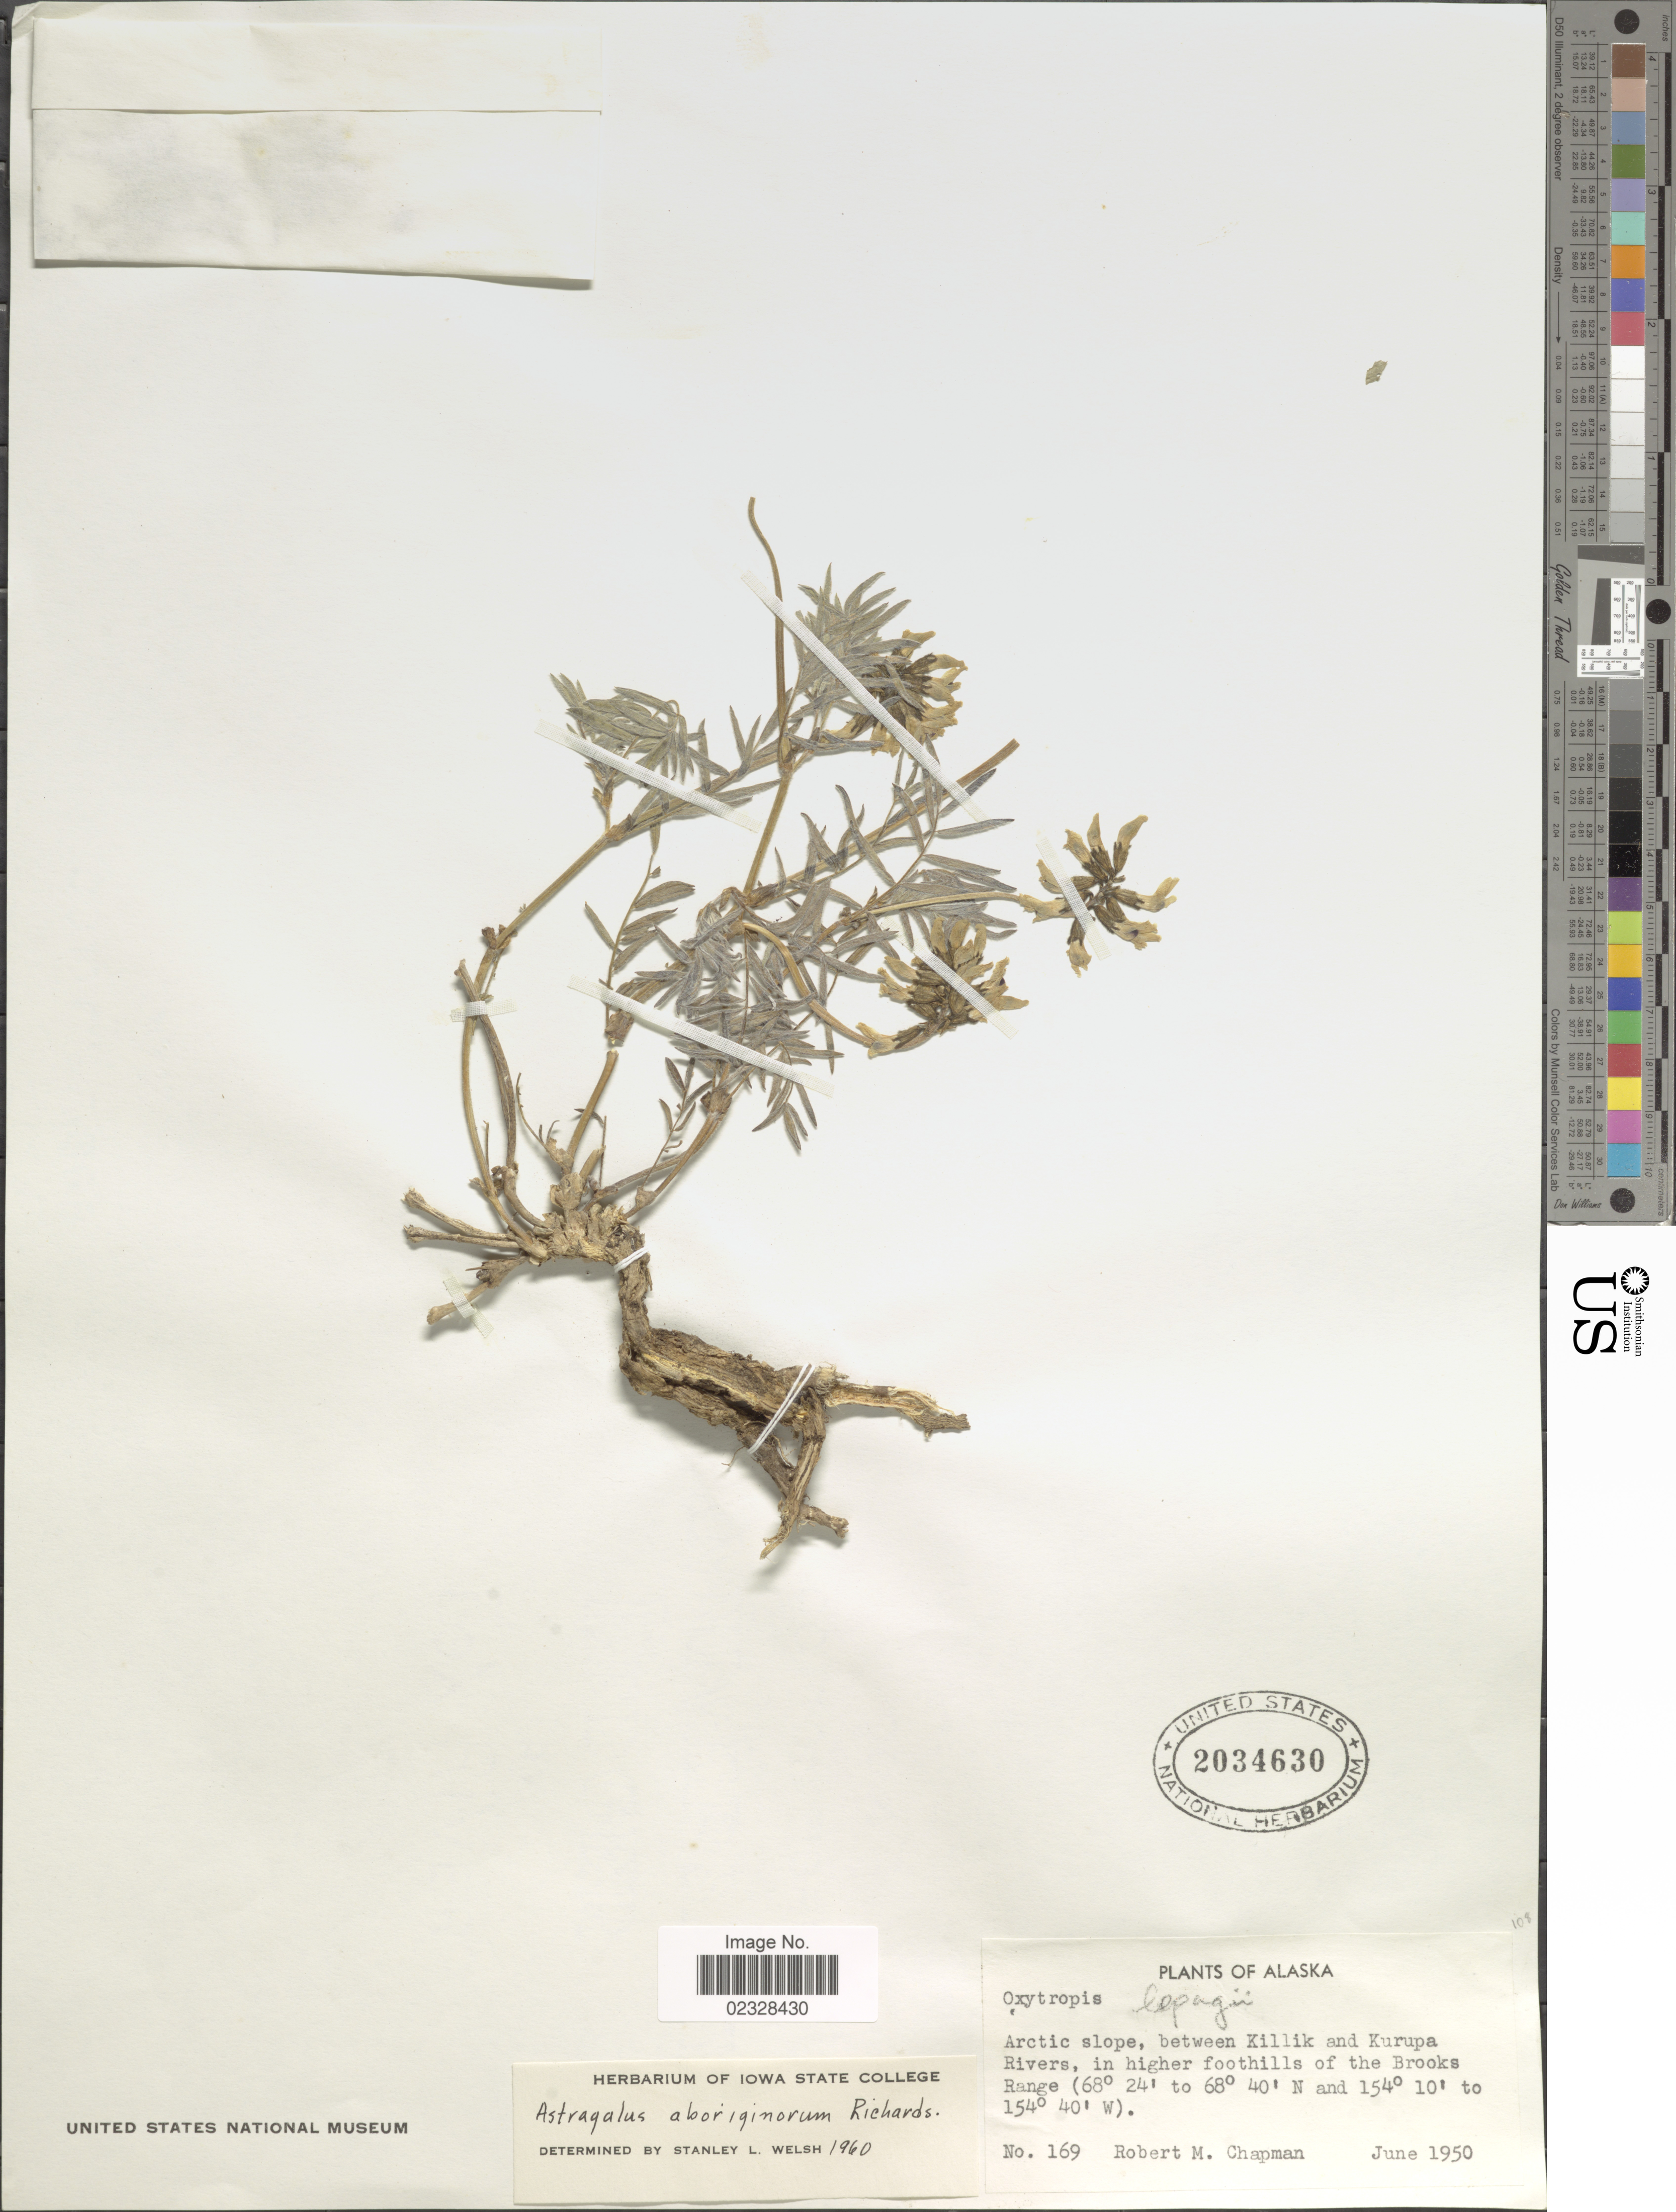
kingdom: Plantae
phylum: Tracheophyta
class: Magnoliopsida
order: Fabales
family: Fabaceae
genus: Astragalus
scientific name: Astragalus aboriginum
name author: Richardson ex Spreng.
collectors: R. M. Chapman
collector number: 169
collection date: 1950-06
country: United States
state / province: Alaska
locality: Arctic slope, between Killik and Kurupa Rivers, in higher foothills of the Brooks Range.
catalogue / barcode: US 2034630